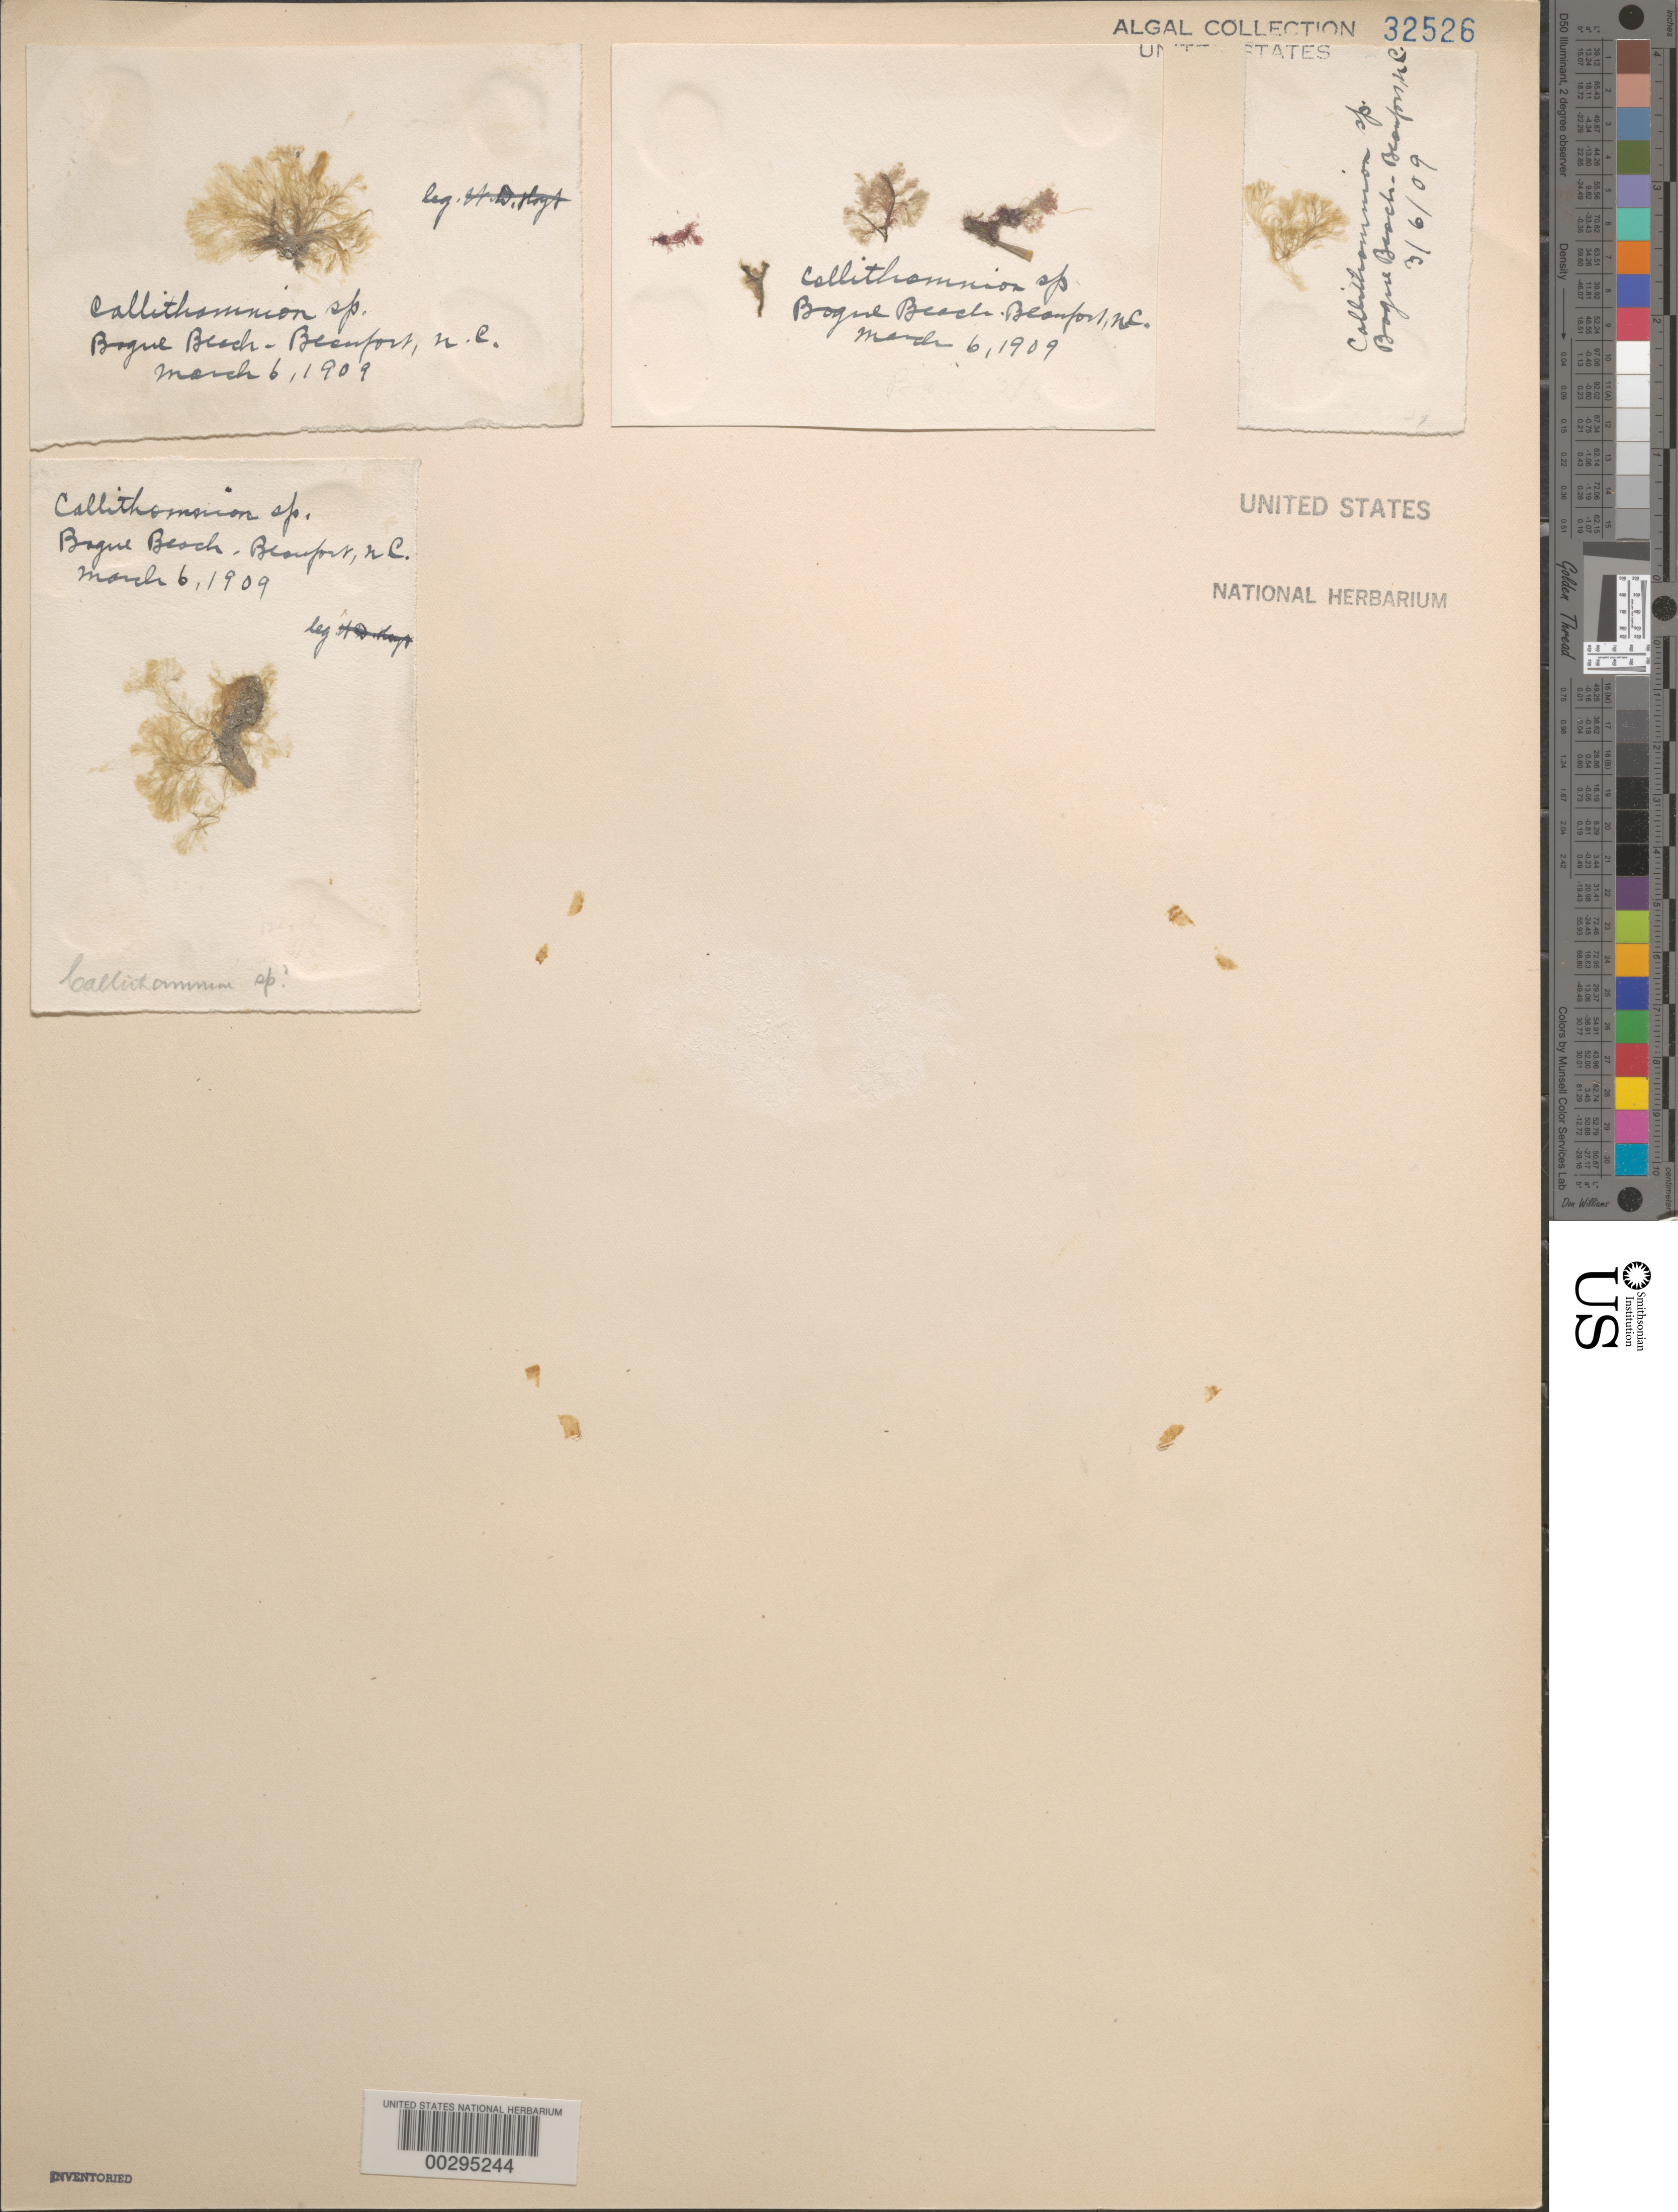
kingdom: Plantae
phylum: Rhodophyta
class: Florideophyceae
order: Ceramiales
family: Callithamniaceae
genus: Callithamnion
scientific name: Callithamnion sp.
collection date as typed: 06 Mar 1909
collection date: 1909-03-06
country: United States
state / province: North Carolina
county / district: Carteret County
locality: Beaufort, Bogue Beach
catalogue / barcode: US 32526